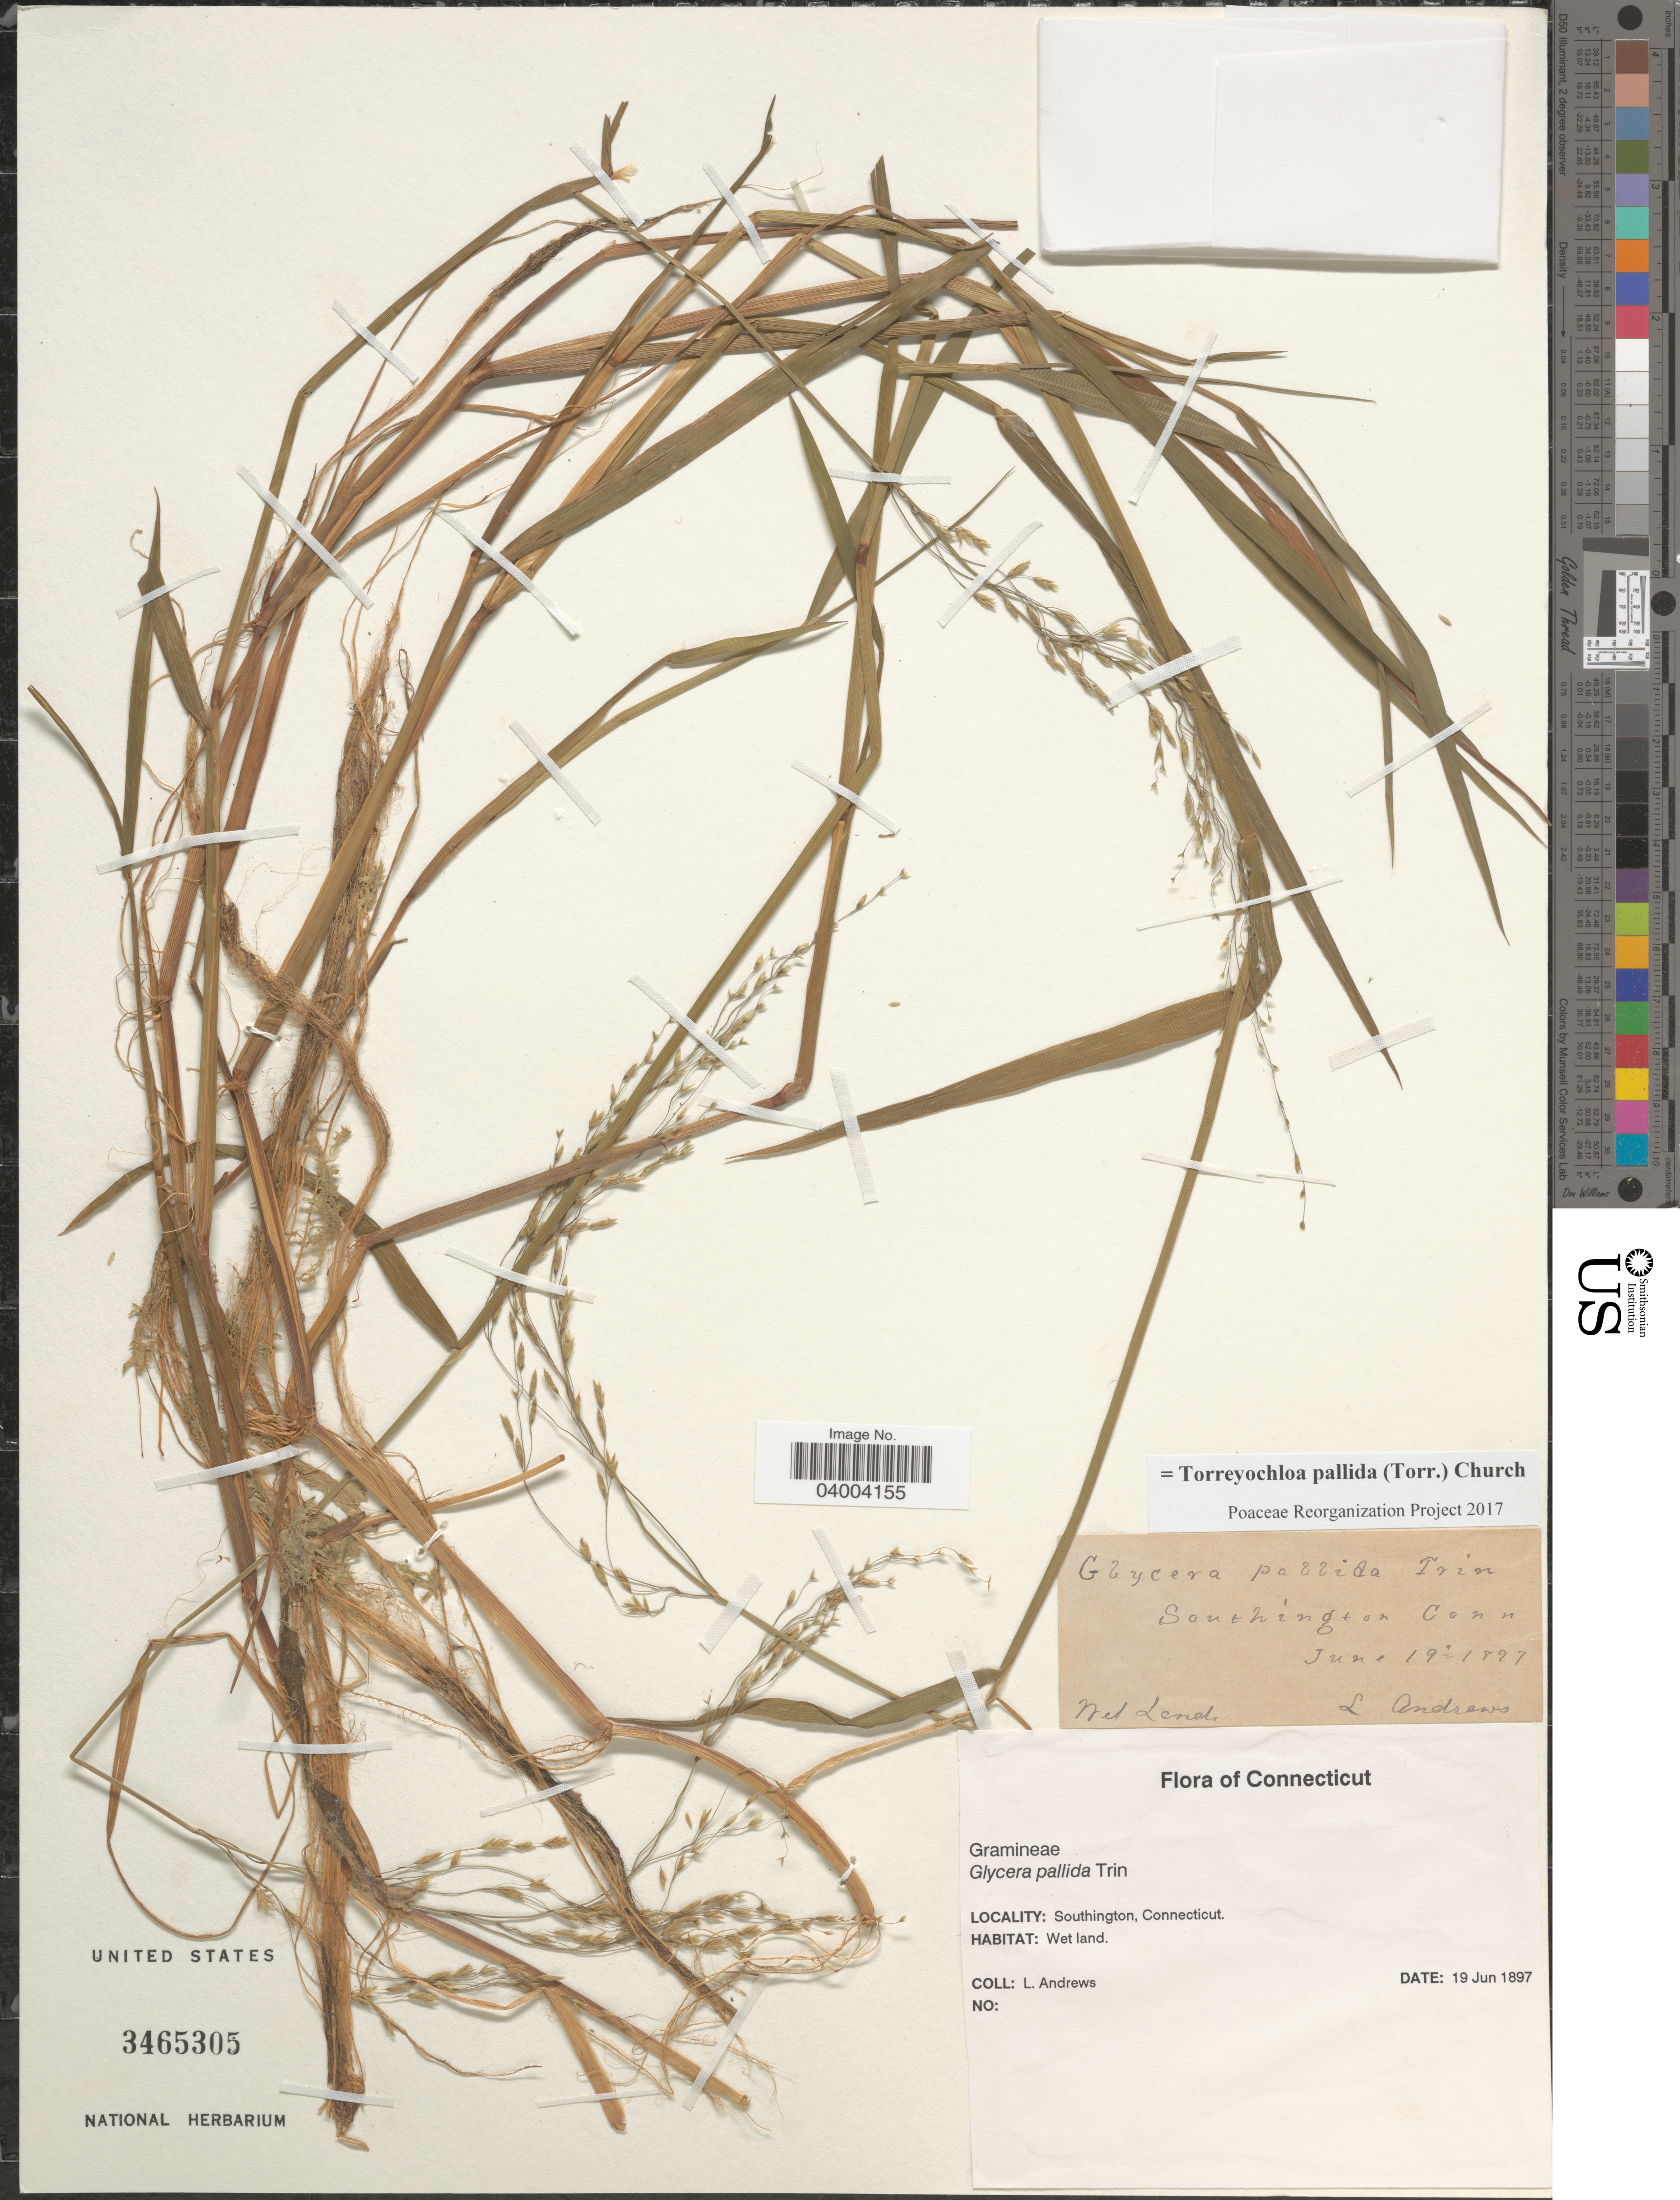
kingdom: Plantae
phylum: Tracheophyta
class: Liliopsida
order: Poales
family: Poaceae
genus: Torreyochloa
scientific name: Torreyochloa pallida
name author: (Torr.) G.L. Church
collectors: L. Andrews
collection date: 1897-06-19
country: United States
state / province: Connecticut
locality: Southington.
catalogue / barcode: US 3465305